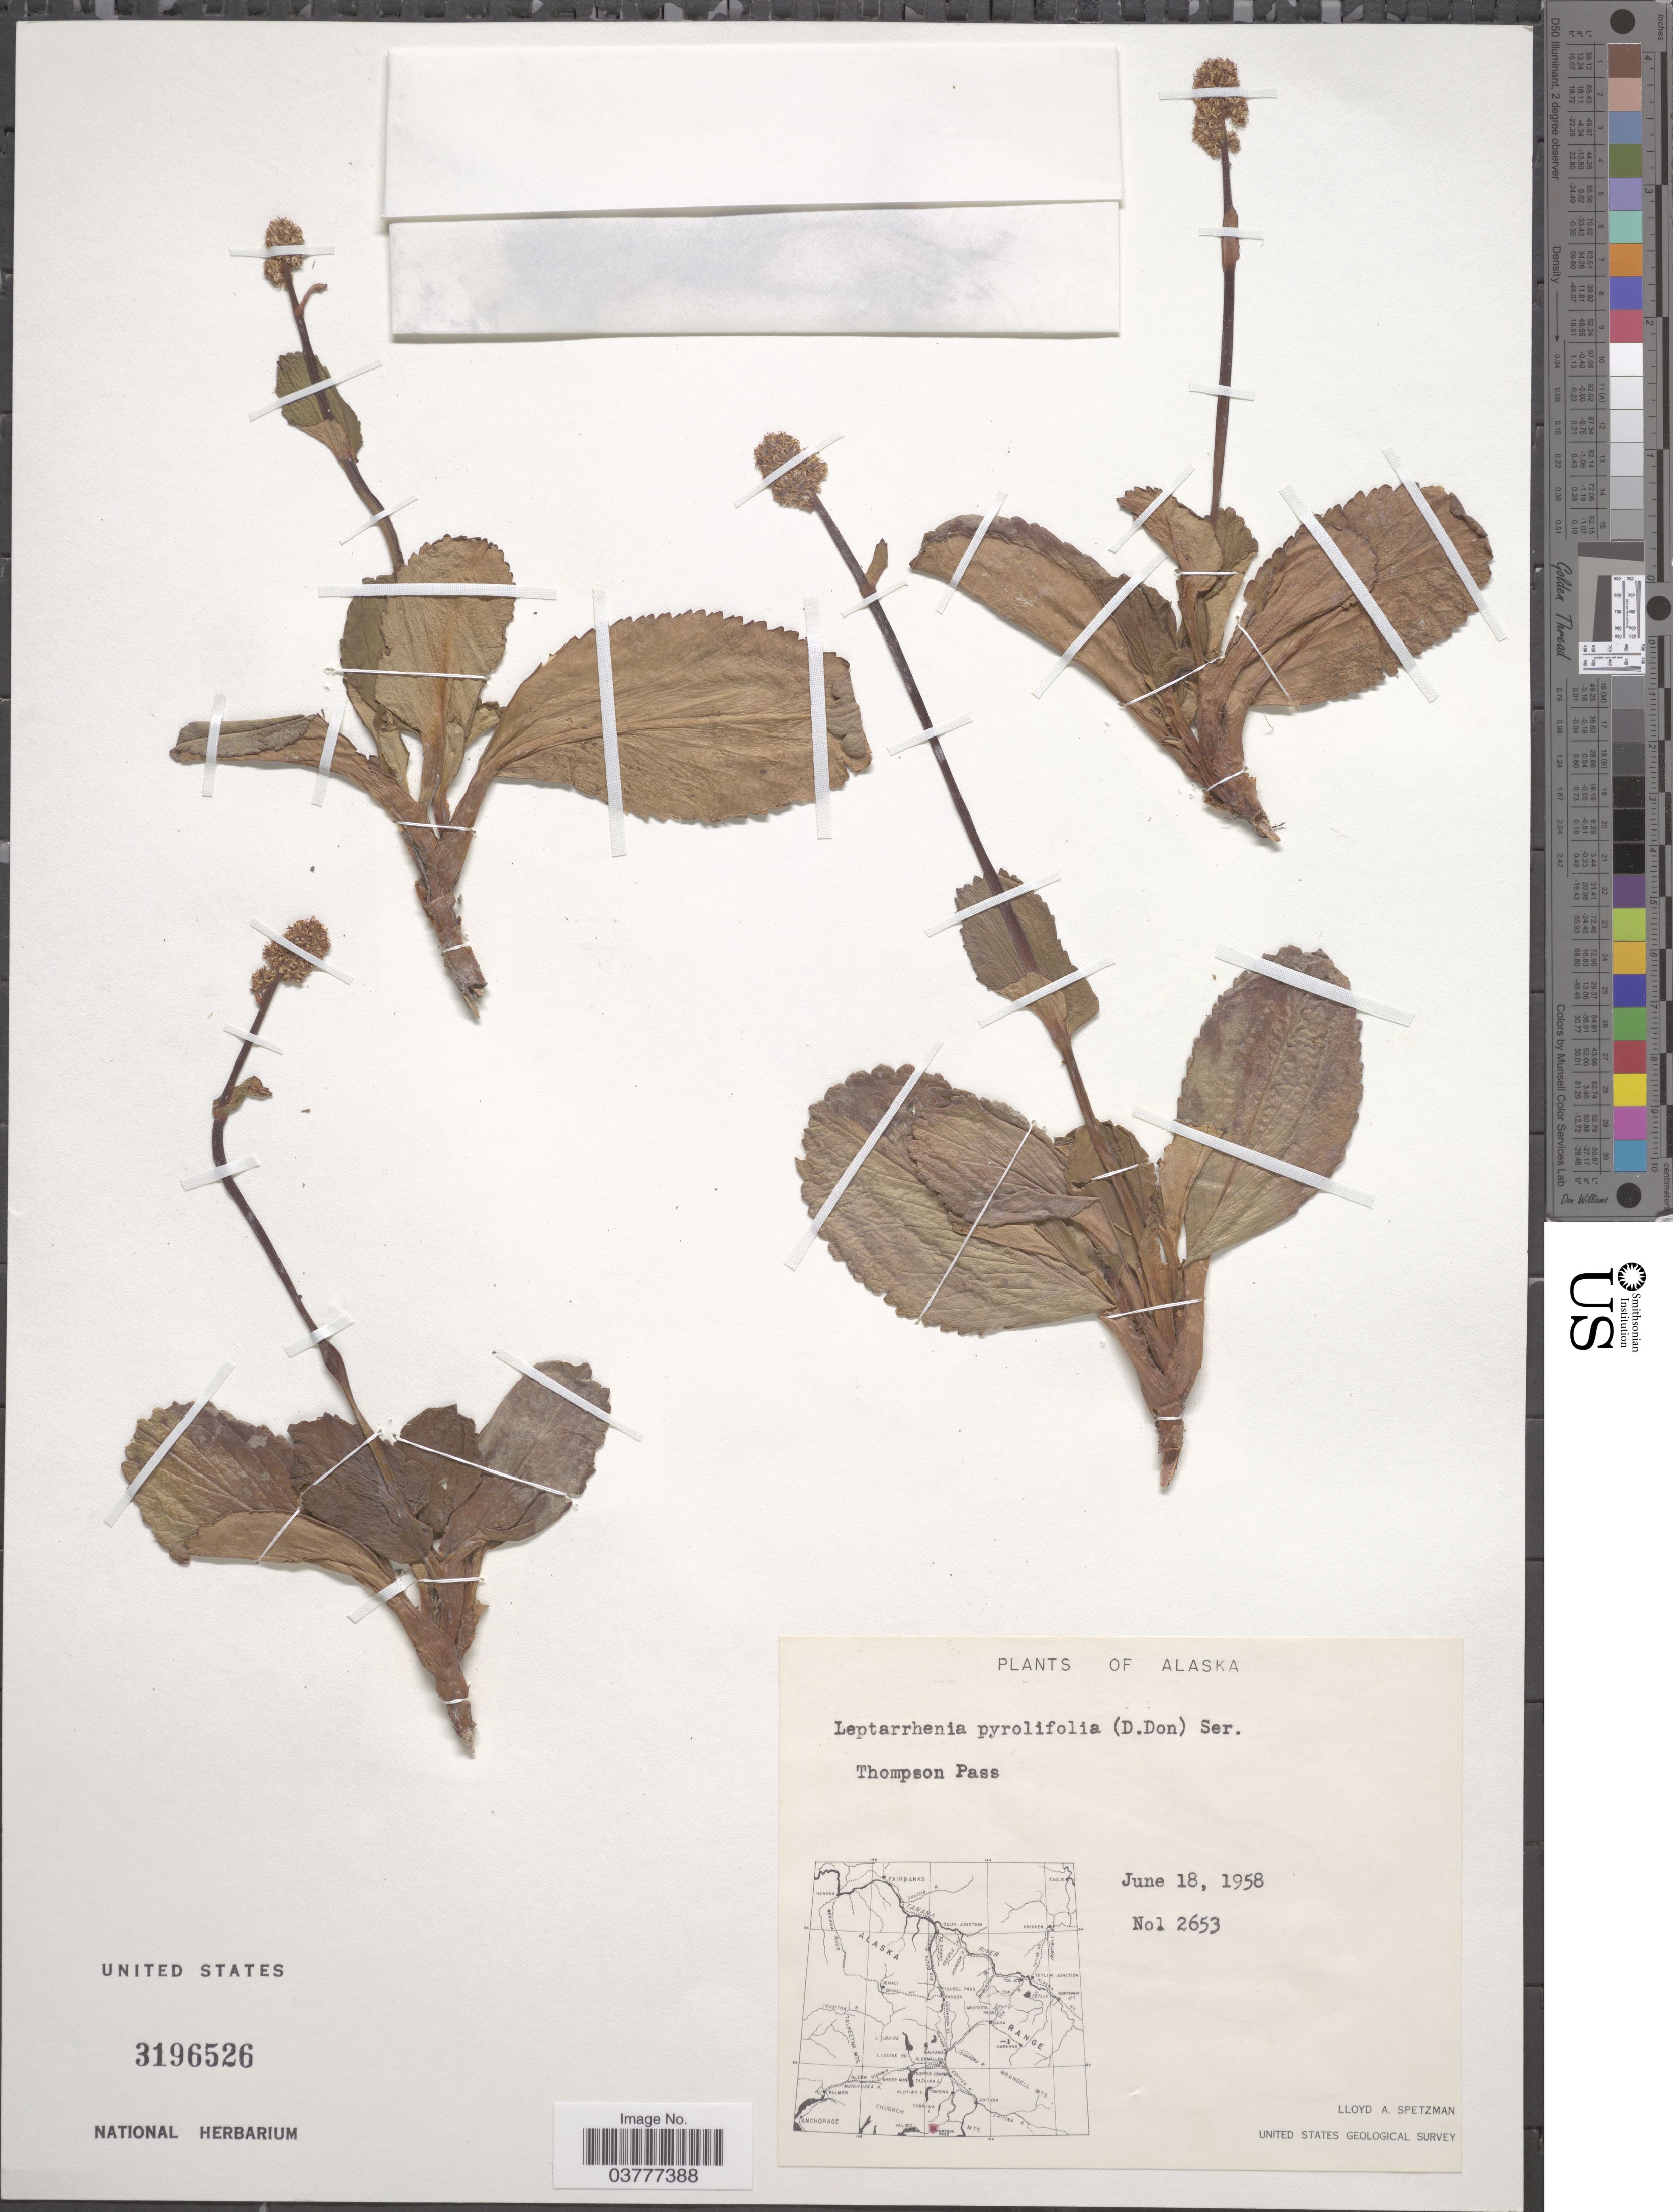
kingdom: Plantae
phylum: Tracheophyta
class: Magnoliopsida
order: Saxifragales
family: Saxifragaceae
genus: Leptarrhena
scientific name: Leptarrhena pyrolifolia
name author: (D. Don) Ser.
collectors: L. Spetzman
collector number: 12653*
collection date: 1958-06-18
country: United States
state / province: Alaska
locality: Thompson Pass.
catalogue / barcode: US 3196526